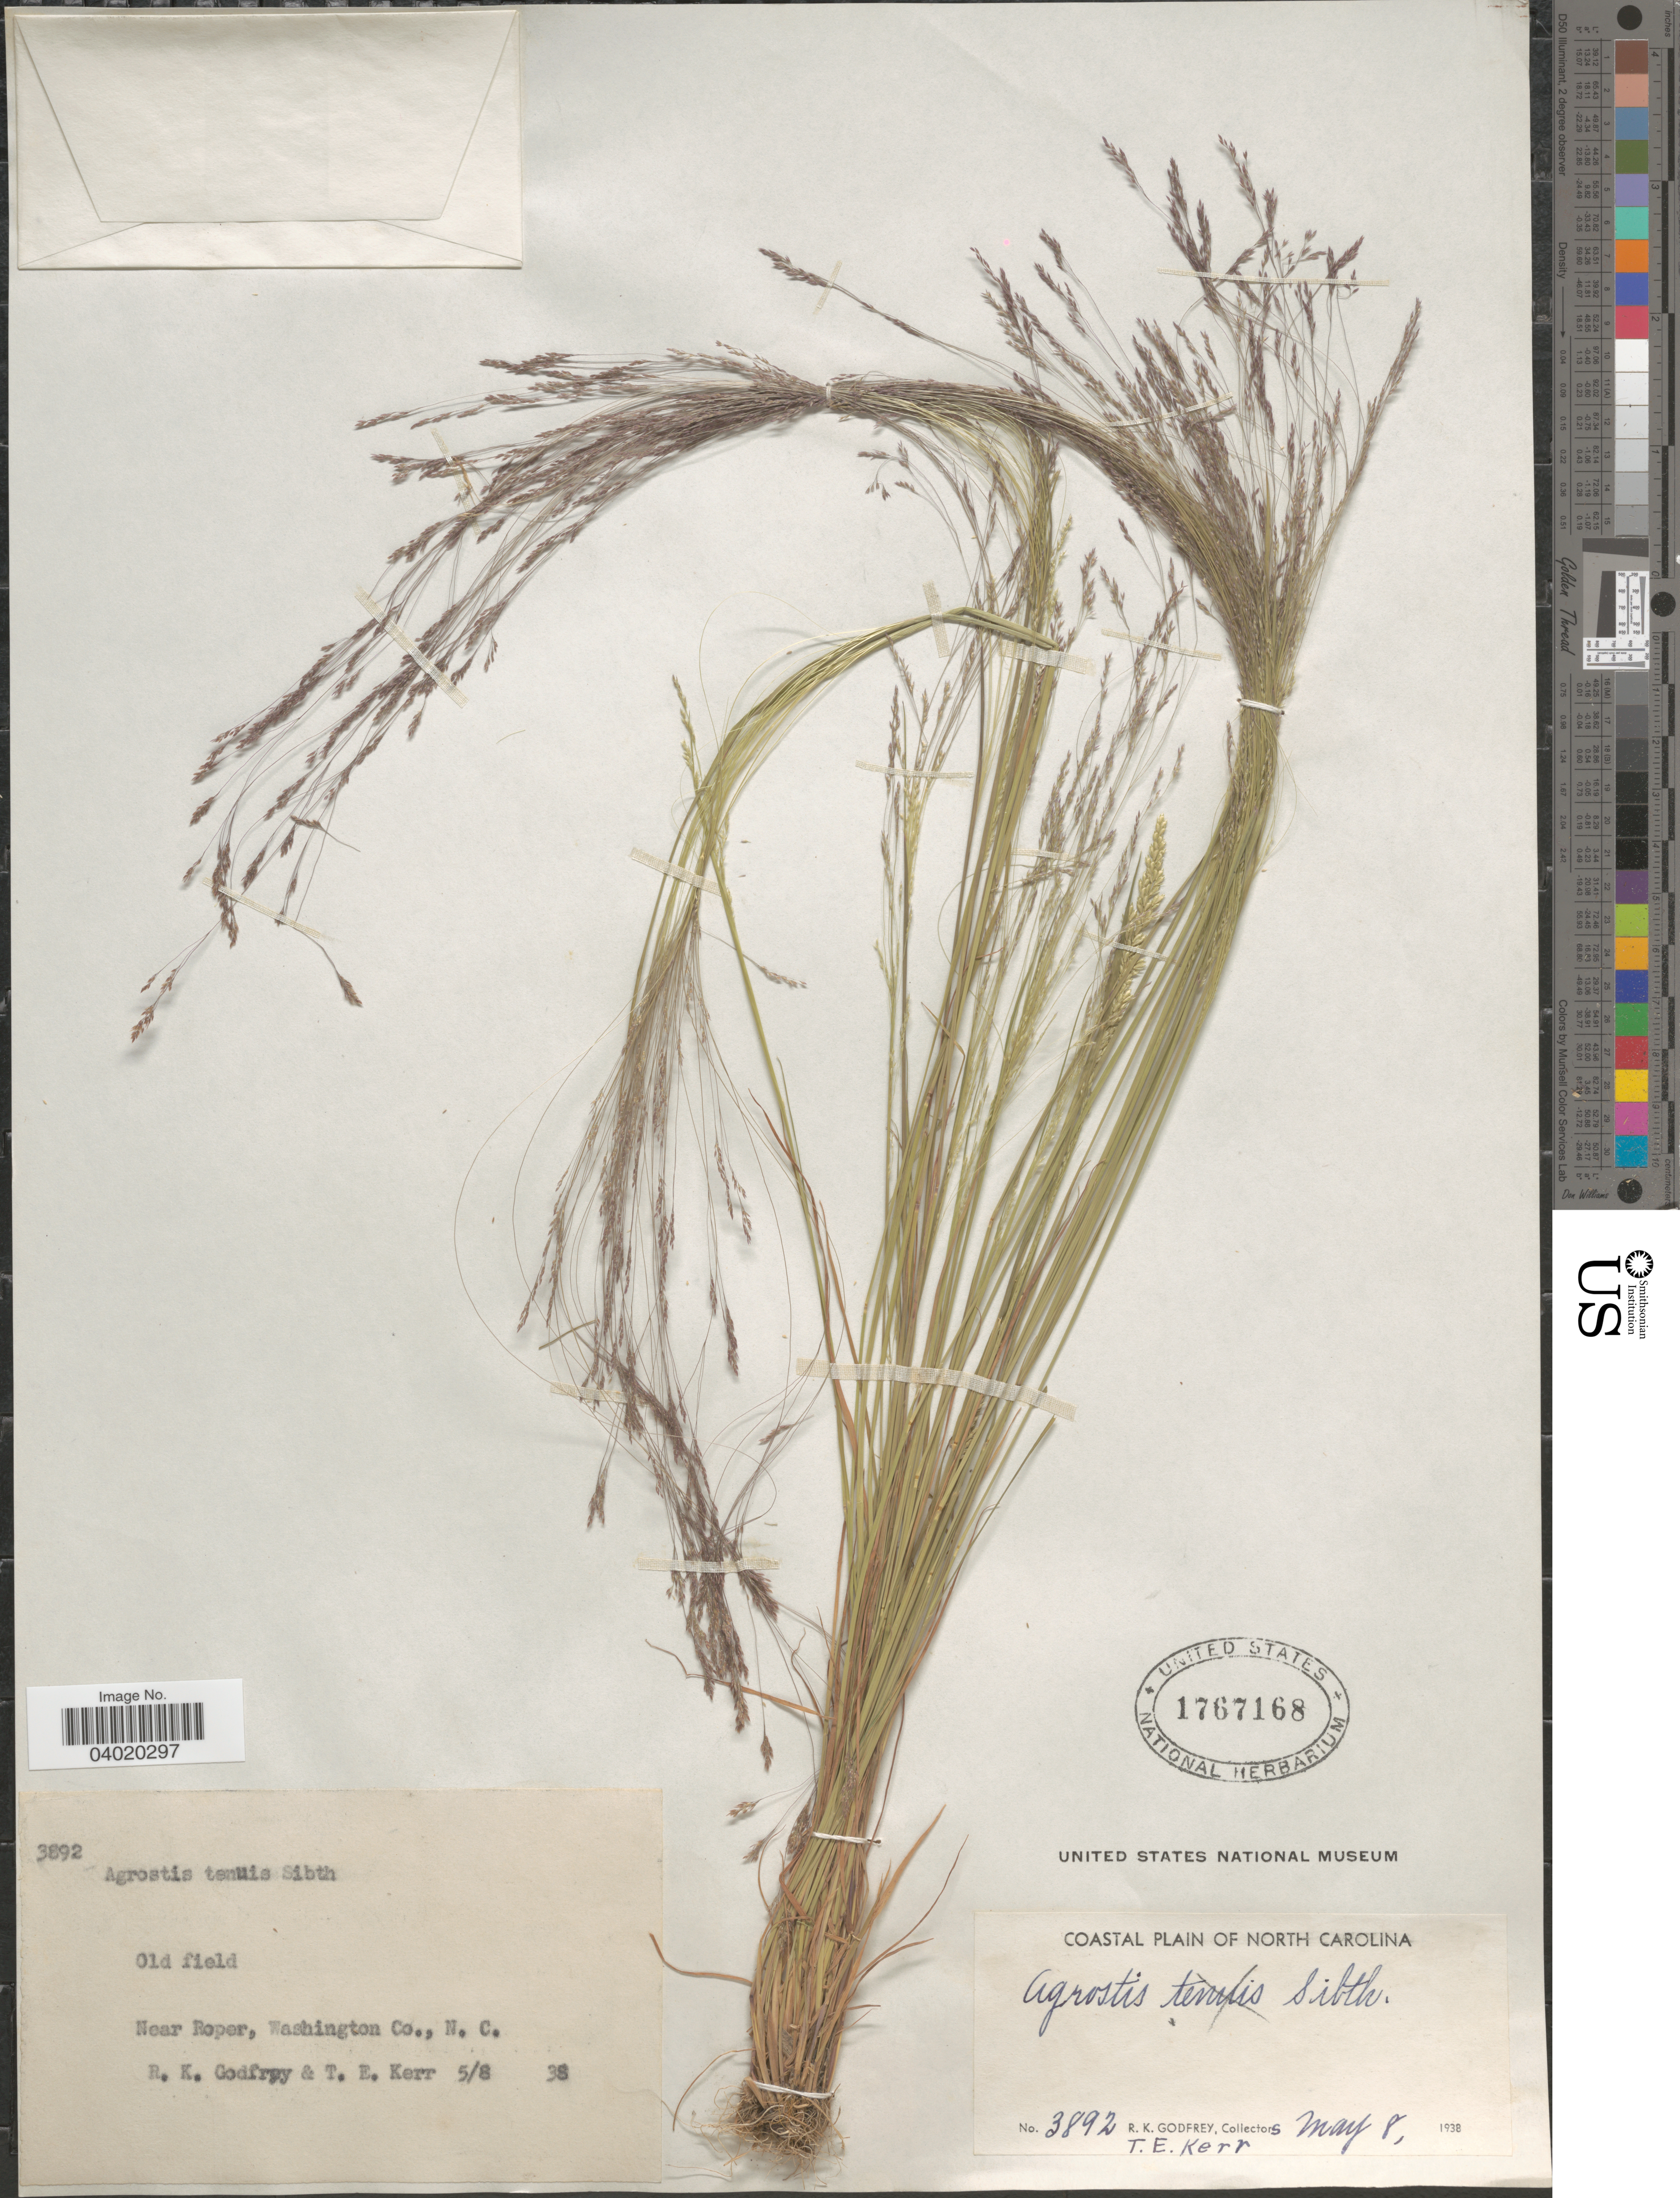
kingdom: Plantae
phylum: Tracheophyta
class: Liliopsida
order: Poales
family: Poaceae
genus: Agrostis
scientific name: Agrostis hyemalis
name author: (Walter) Britton et al.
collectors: R. K. Godfrey & T. E. Kerr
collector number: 3892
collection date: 1938-05-08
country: United States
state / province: North Carolina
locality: Coastal Plain of North Carolina. Near Roper, Washington Co.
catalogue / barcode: US 1767168